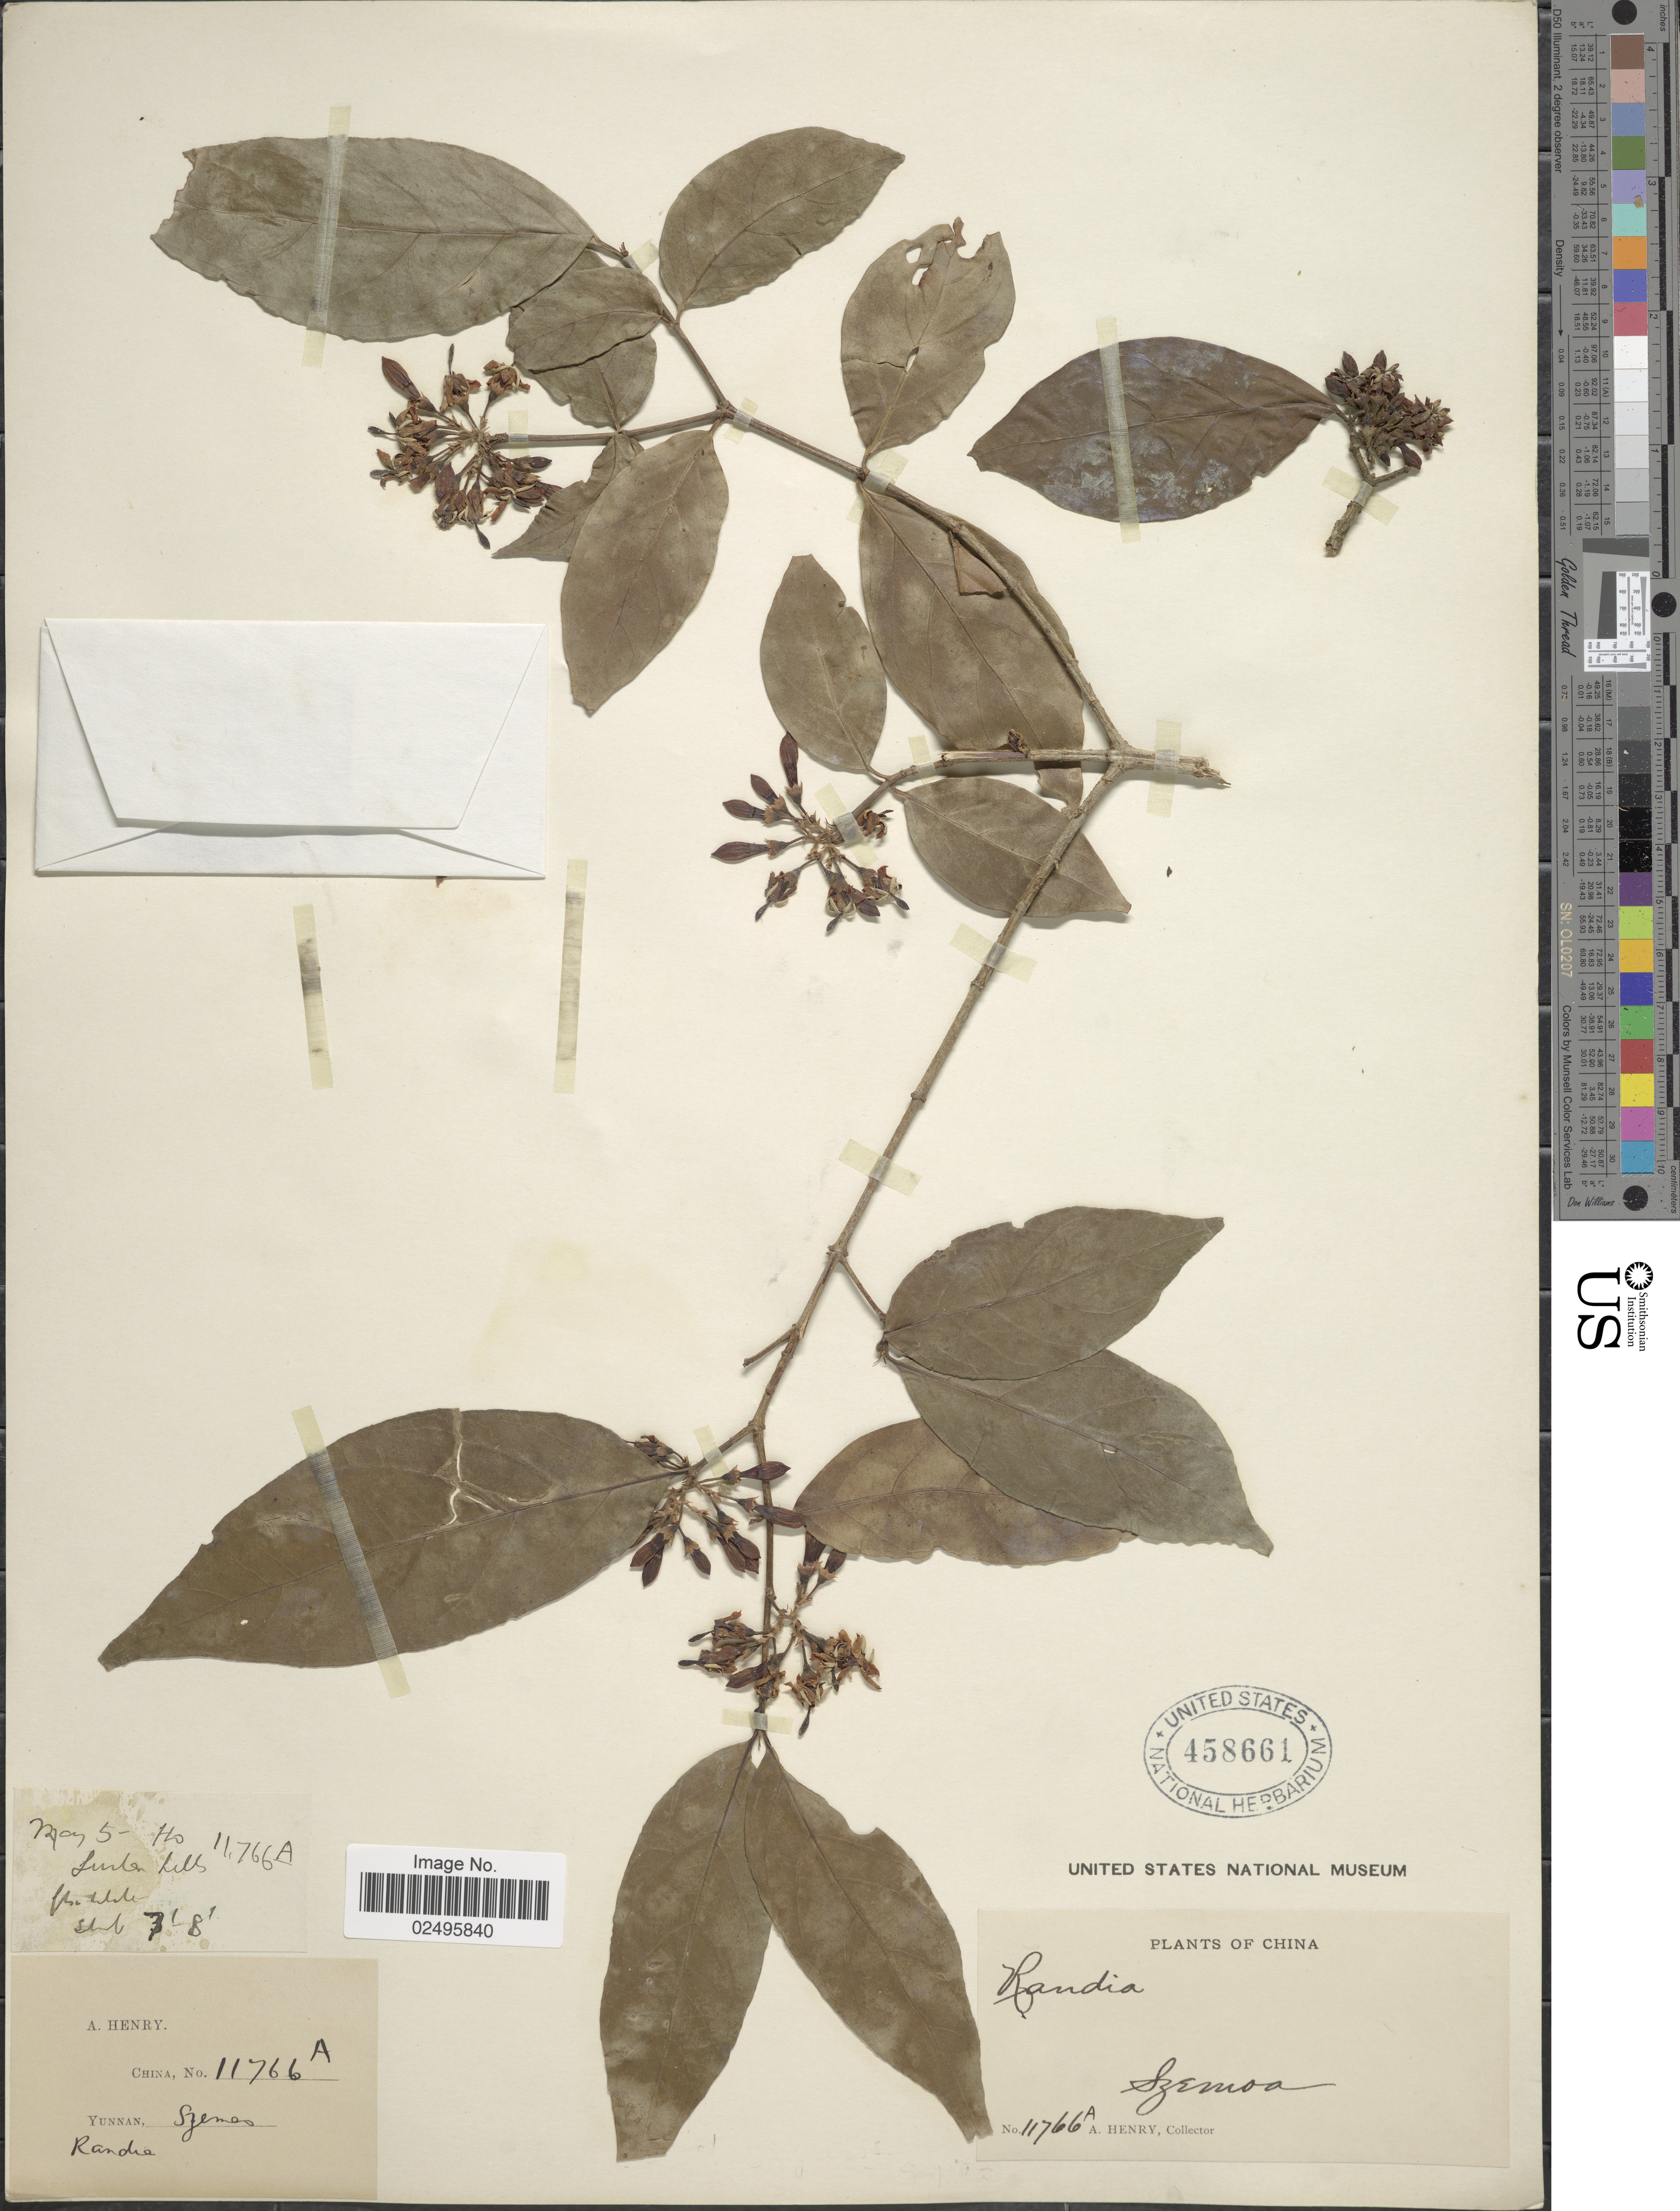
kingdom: Plantae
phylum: Tracheophyta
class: Magnoliopsida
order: Gentianales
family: Rubiaceae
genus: Randia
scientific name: Randia sp.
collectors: A. Henry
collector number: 11766 A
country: China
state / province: Yunnan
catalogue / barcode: US 458661